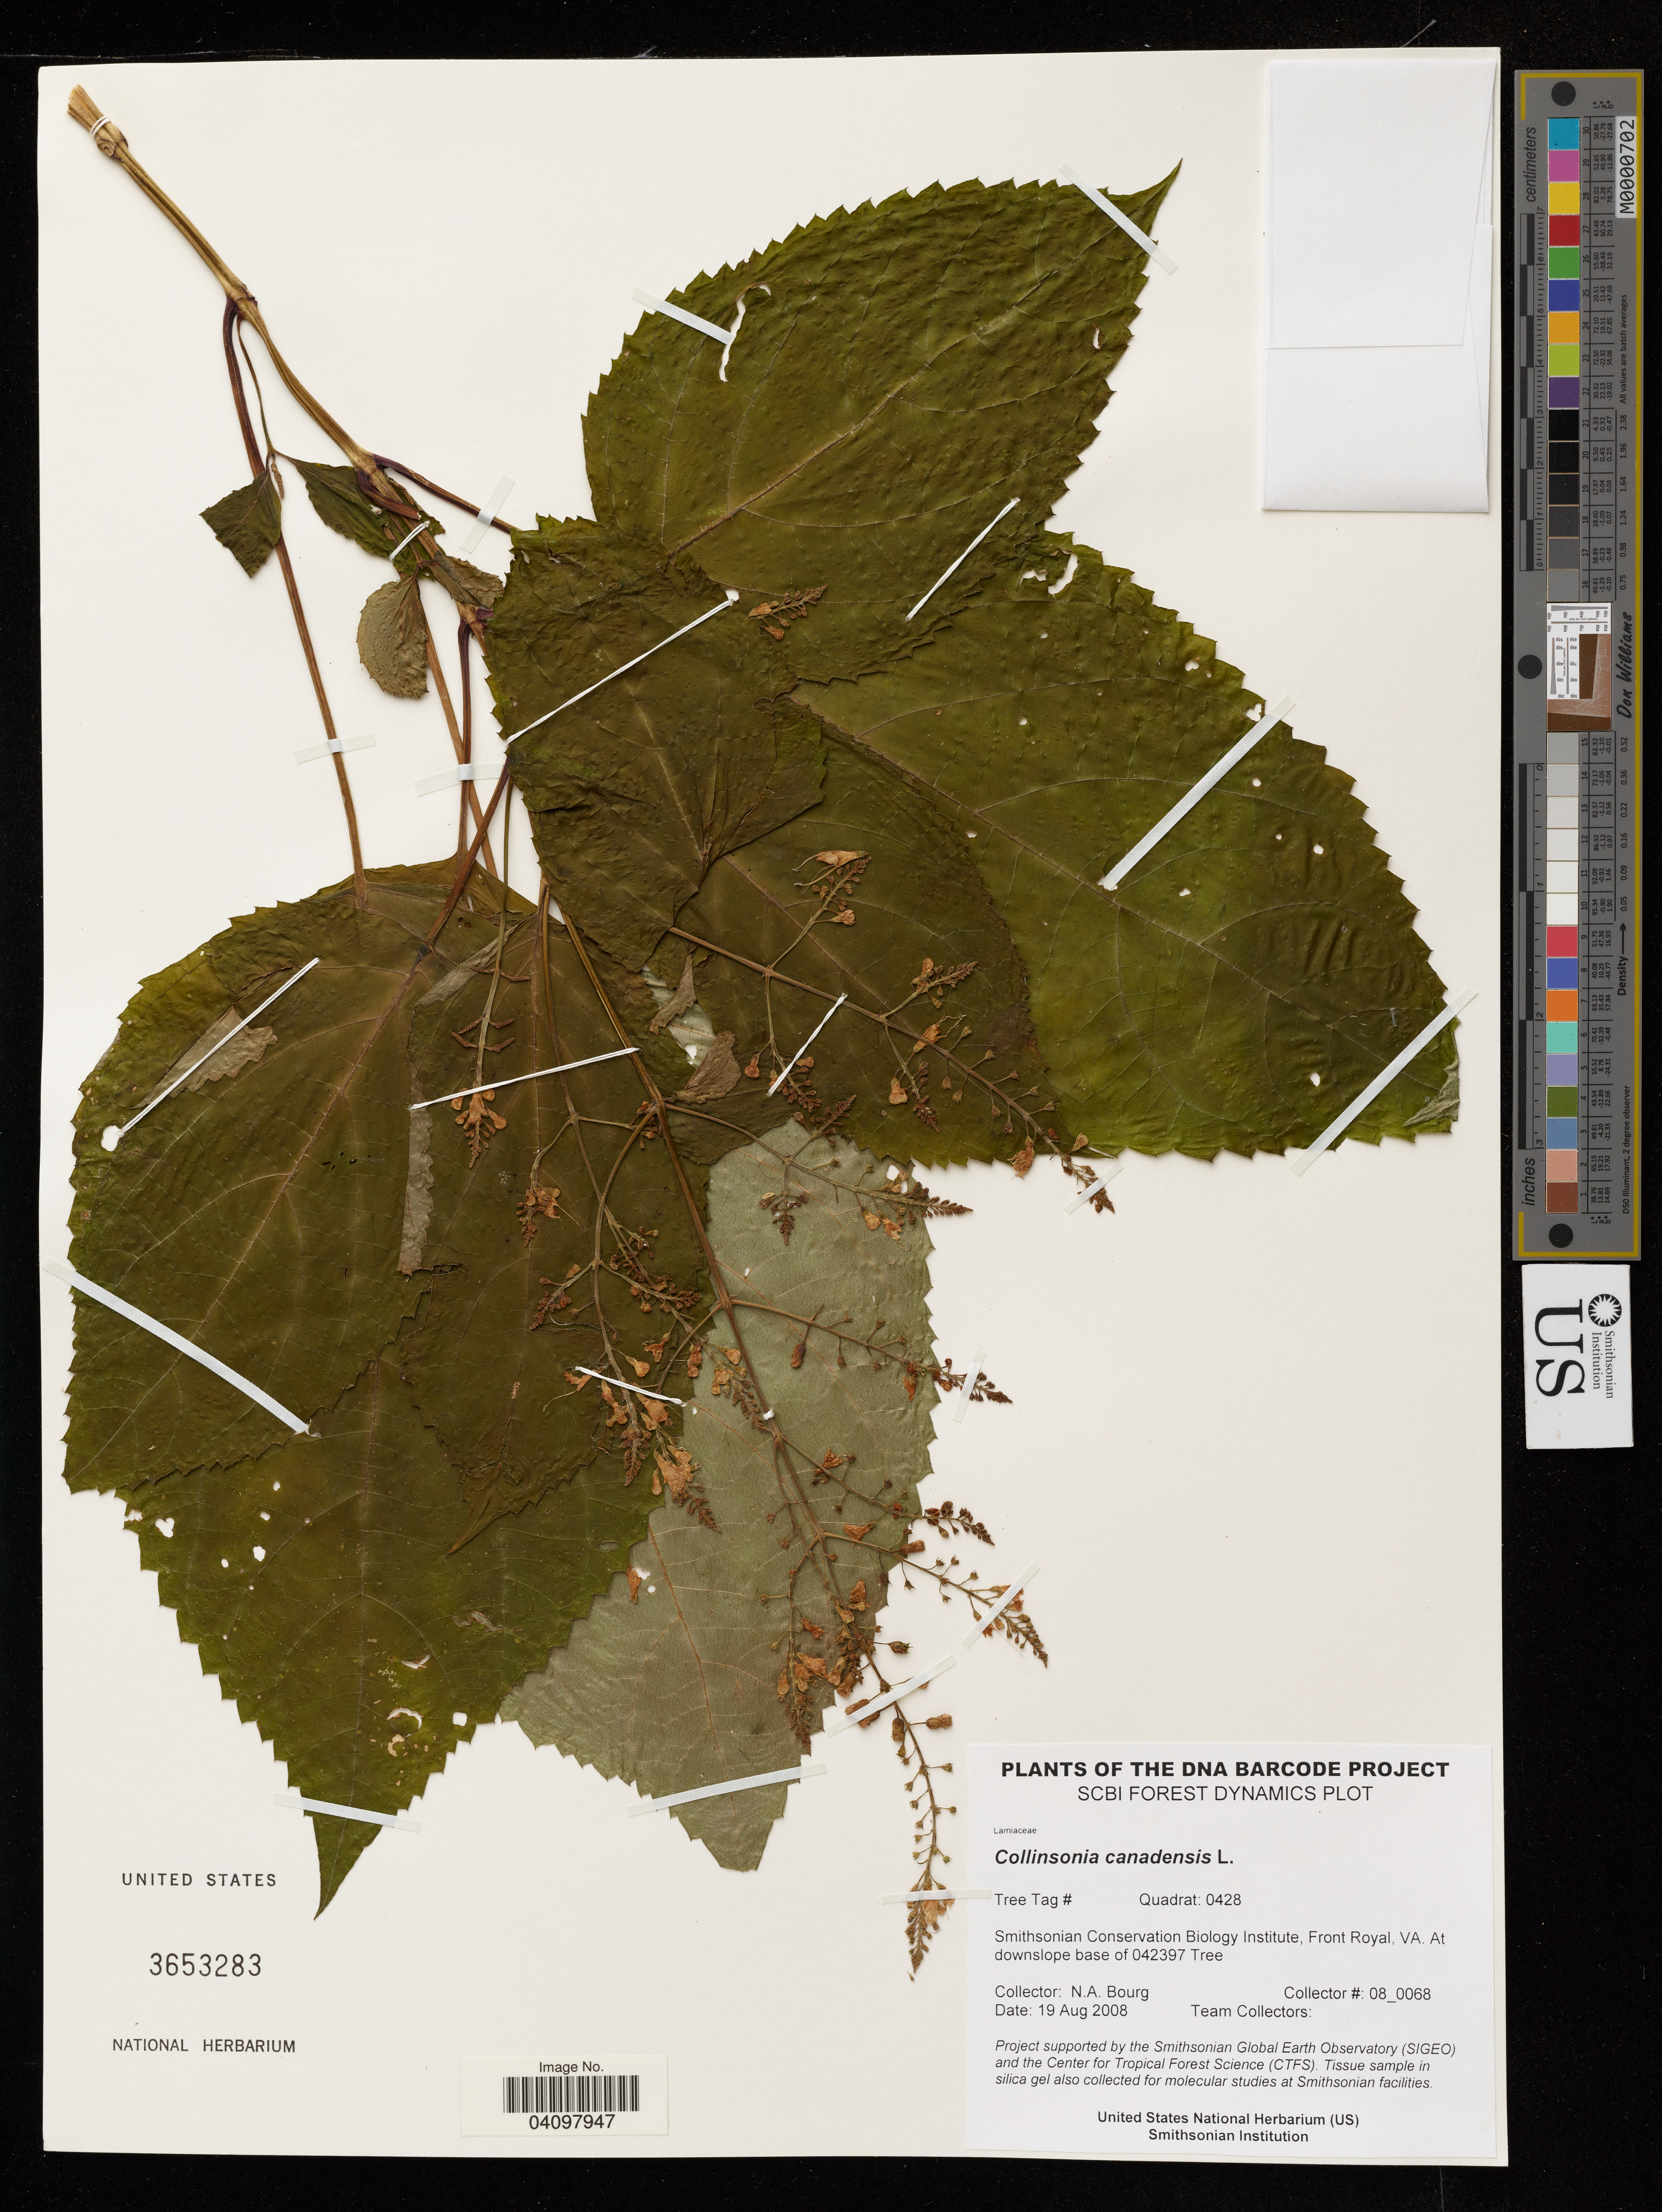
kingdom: Plantae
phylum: Tracheophyta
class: Magnoliopsida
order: Lamiales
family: Lamiaceae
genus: Collinsonia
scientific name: Collinsonia canadensis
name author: L.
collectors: N. A. Bourg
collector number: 08_0068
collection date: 2008-08-19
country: United States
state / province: Virginia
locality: Smithsonian Conservation Biology Institute, Front Royal.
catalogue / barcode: US 3653283